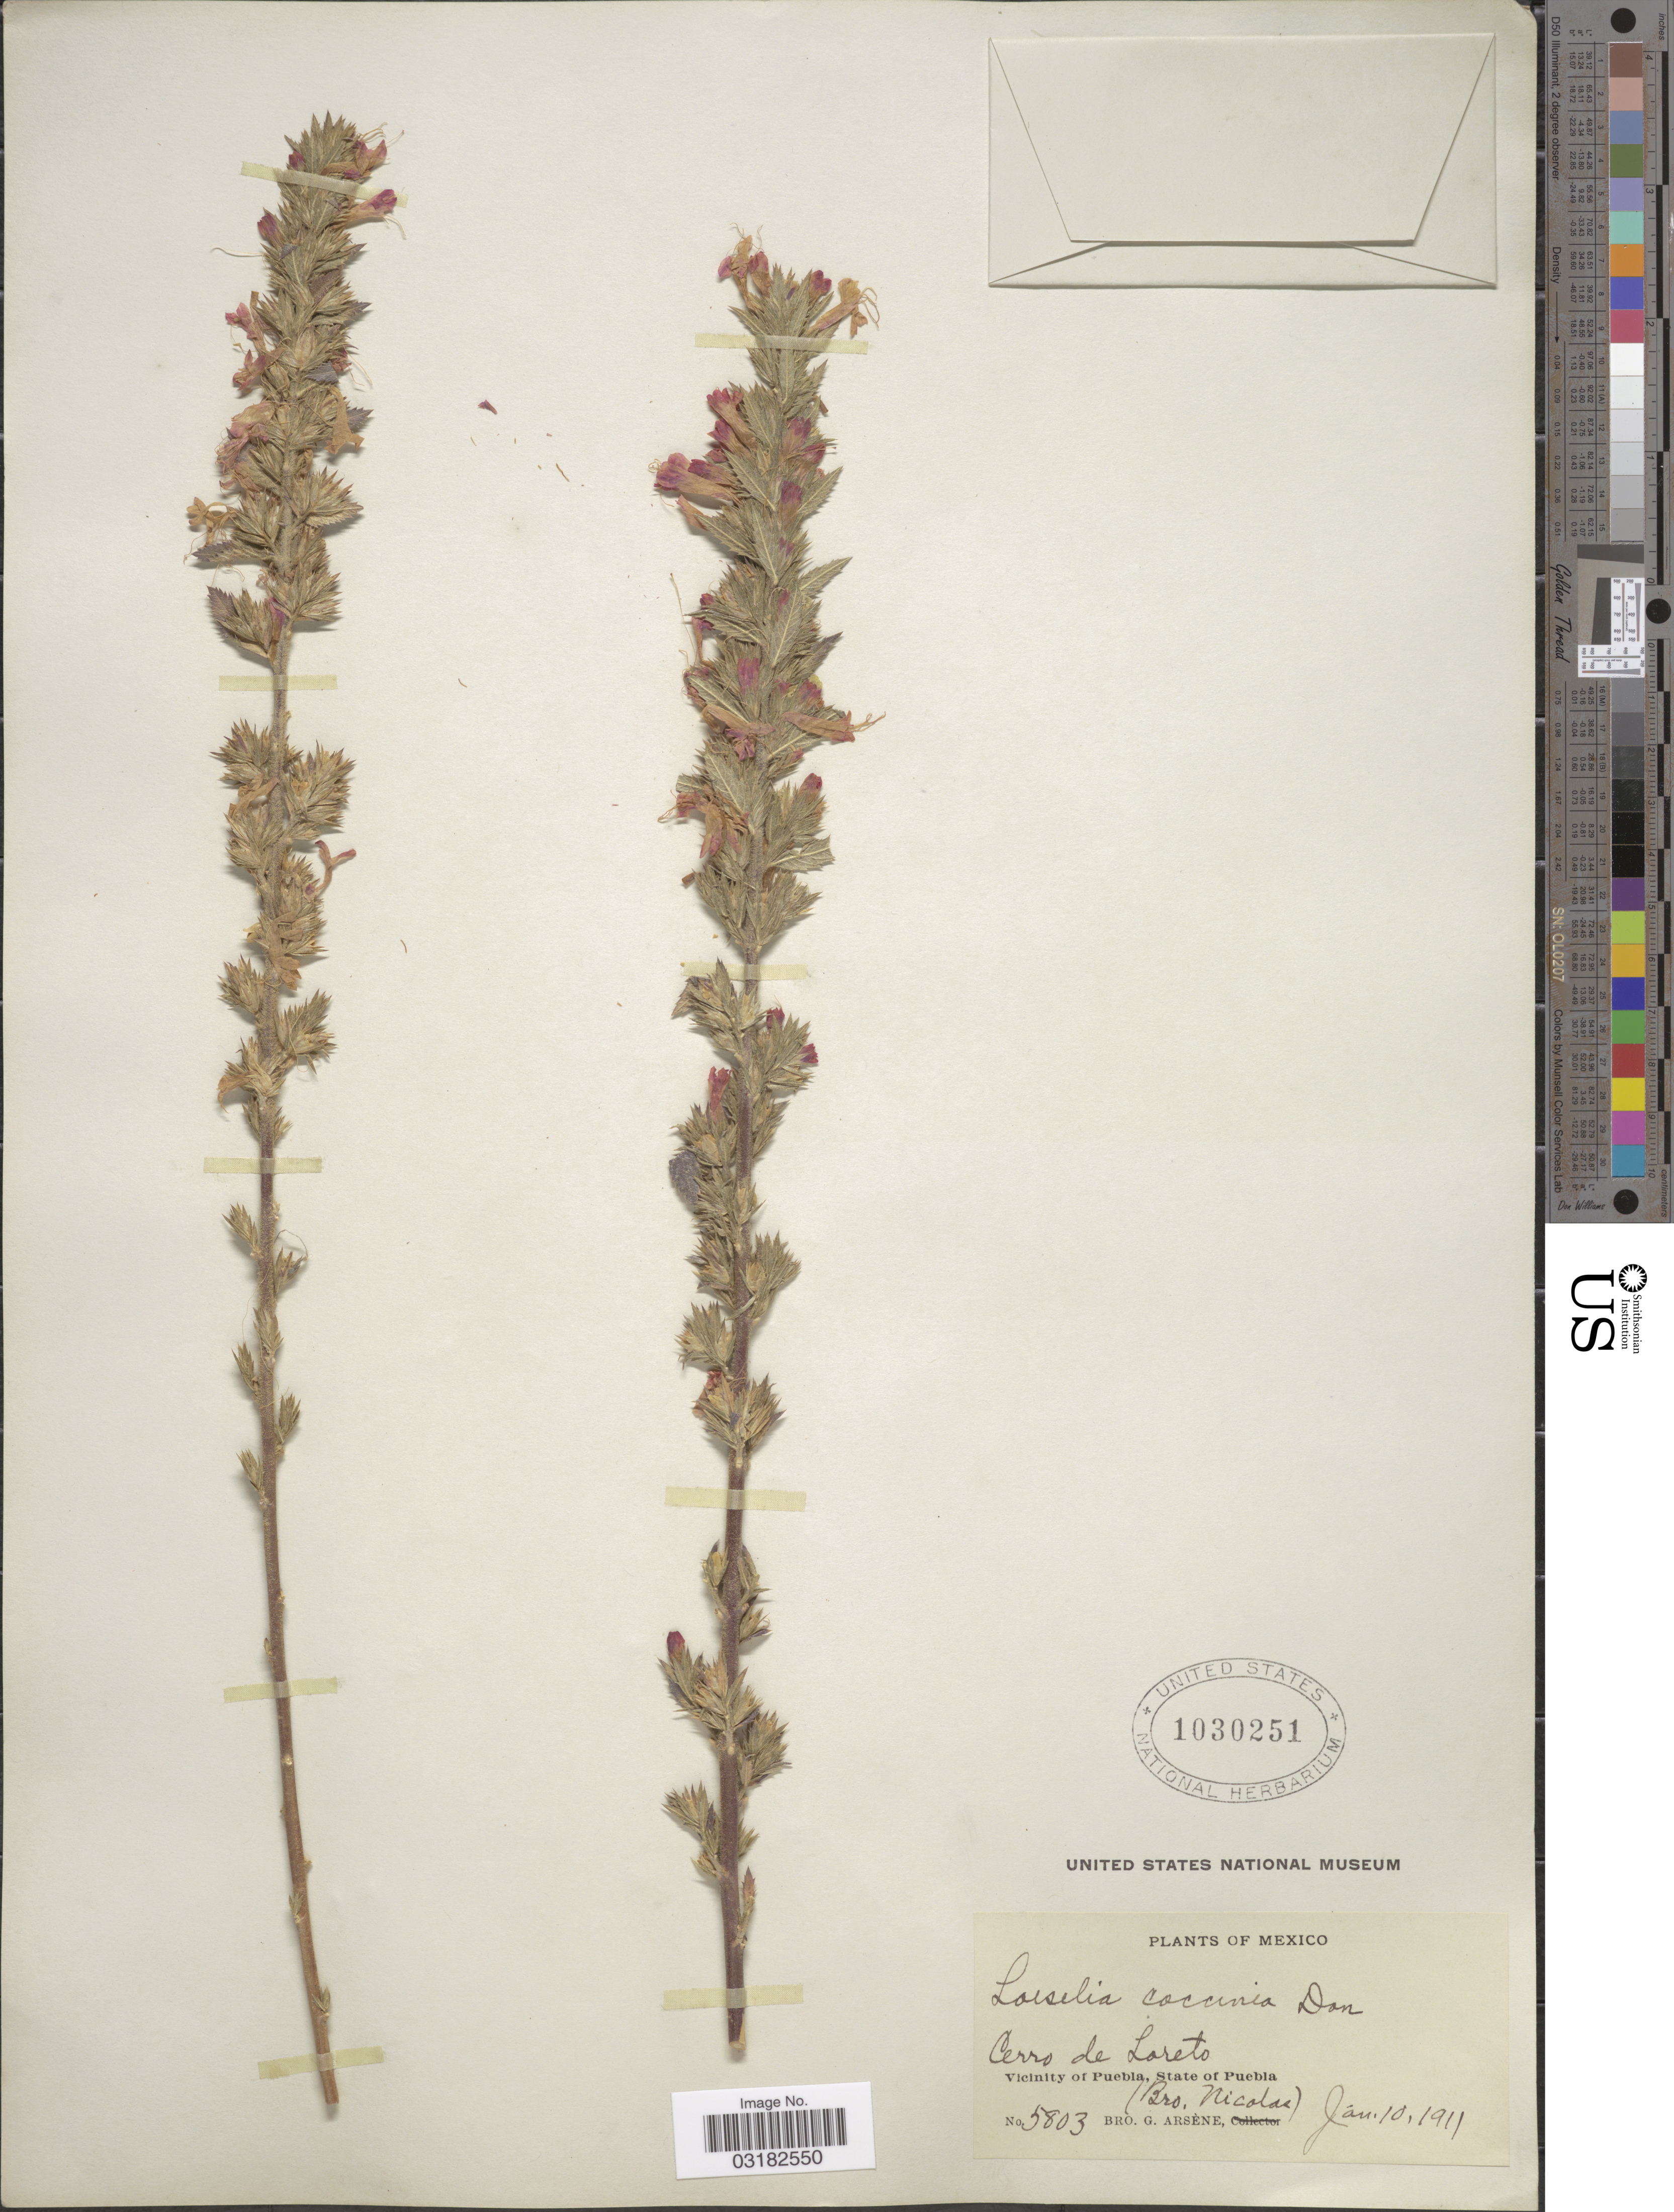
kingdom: Plantae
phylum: Tracheophyta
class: Magnoliopsida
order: Ericales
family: Polemoniaceae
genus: Loeselia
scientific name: Loeselia mexicana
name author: (Lam.) Brand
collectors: Bro. G. Arsène & Bro. Nicolas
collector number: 5803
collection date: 1911-01-10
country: Mexico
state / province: Puebla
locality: Cerro de Loreto. Vicinity of Puebla.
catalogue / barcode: US 1030251